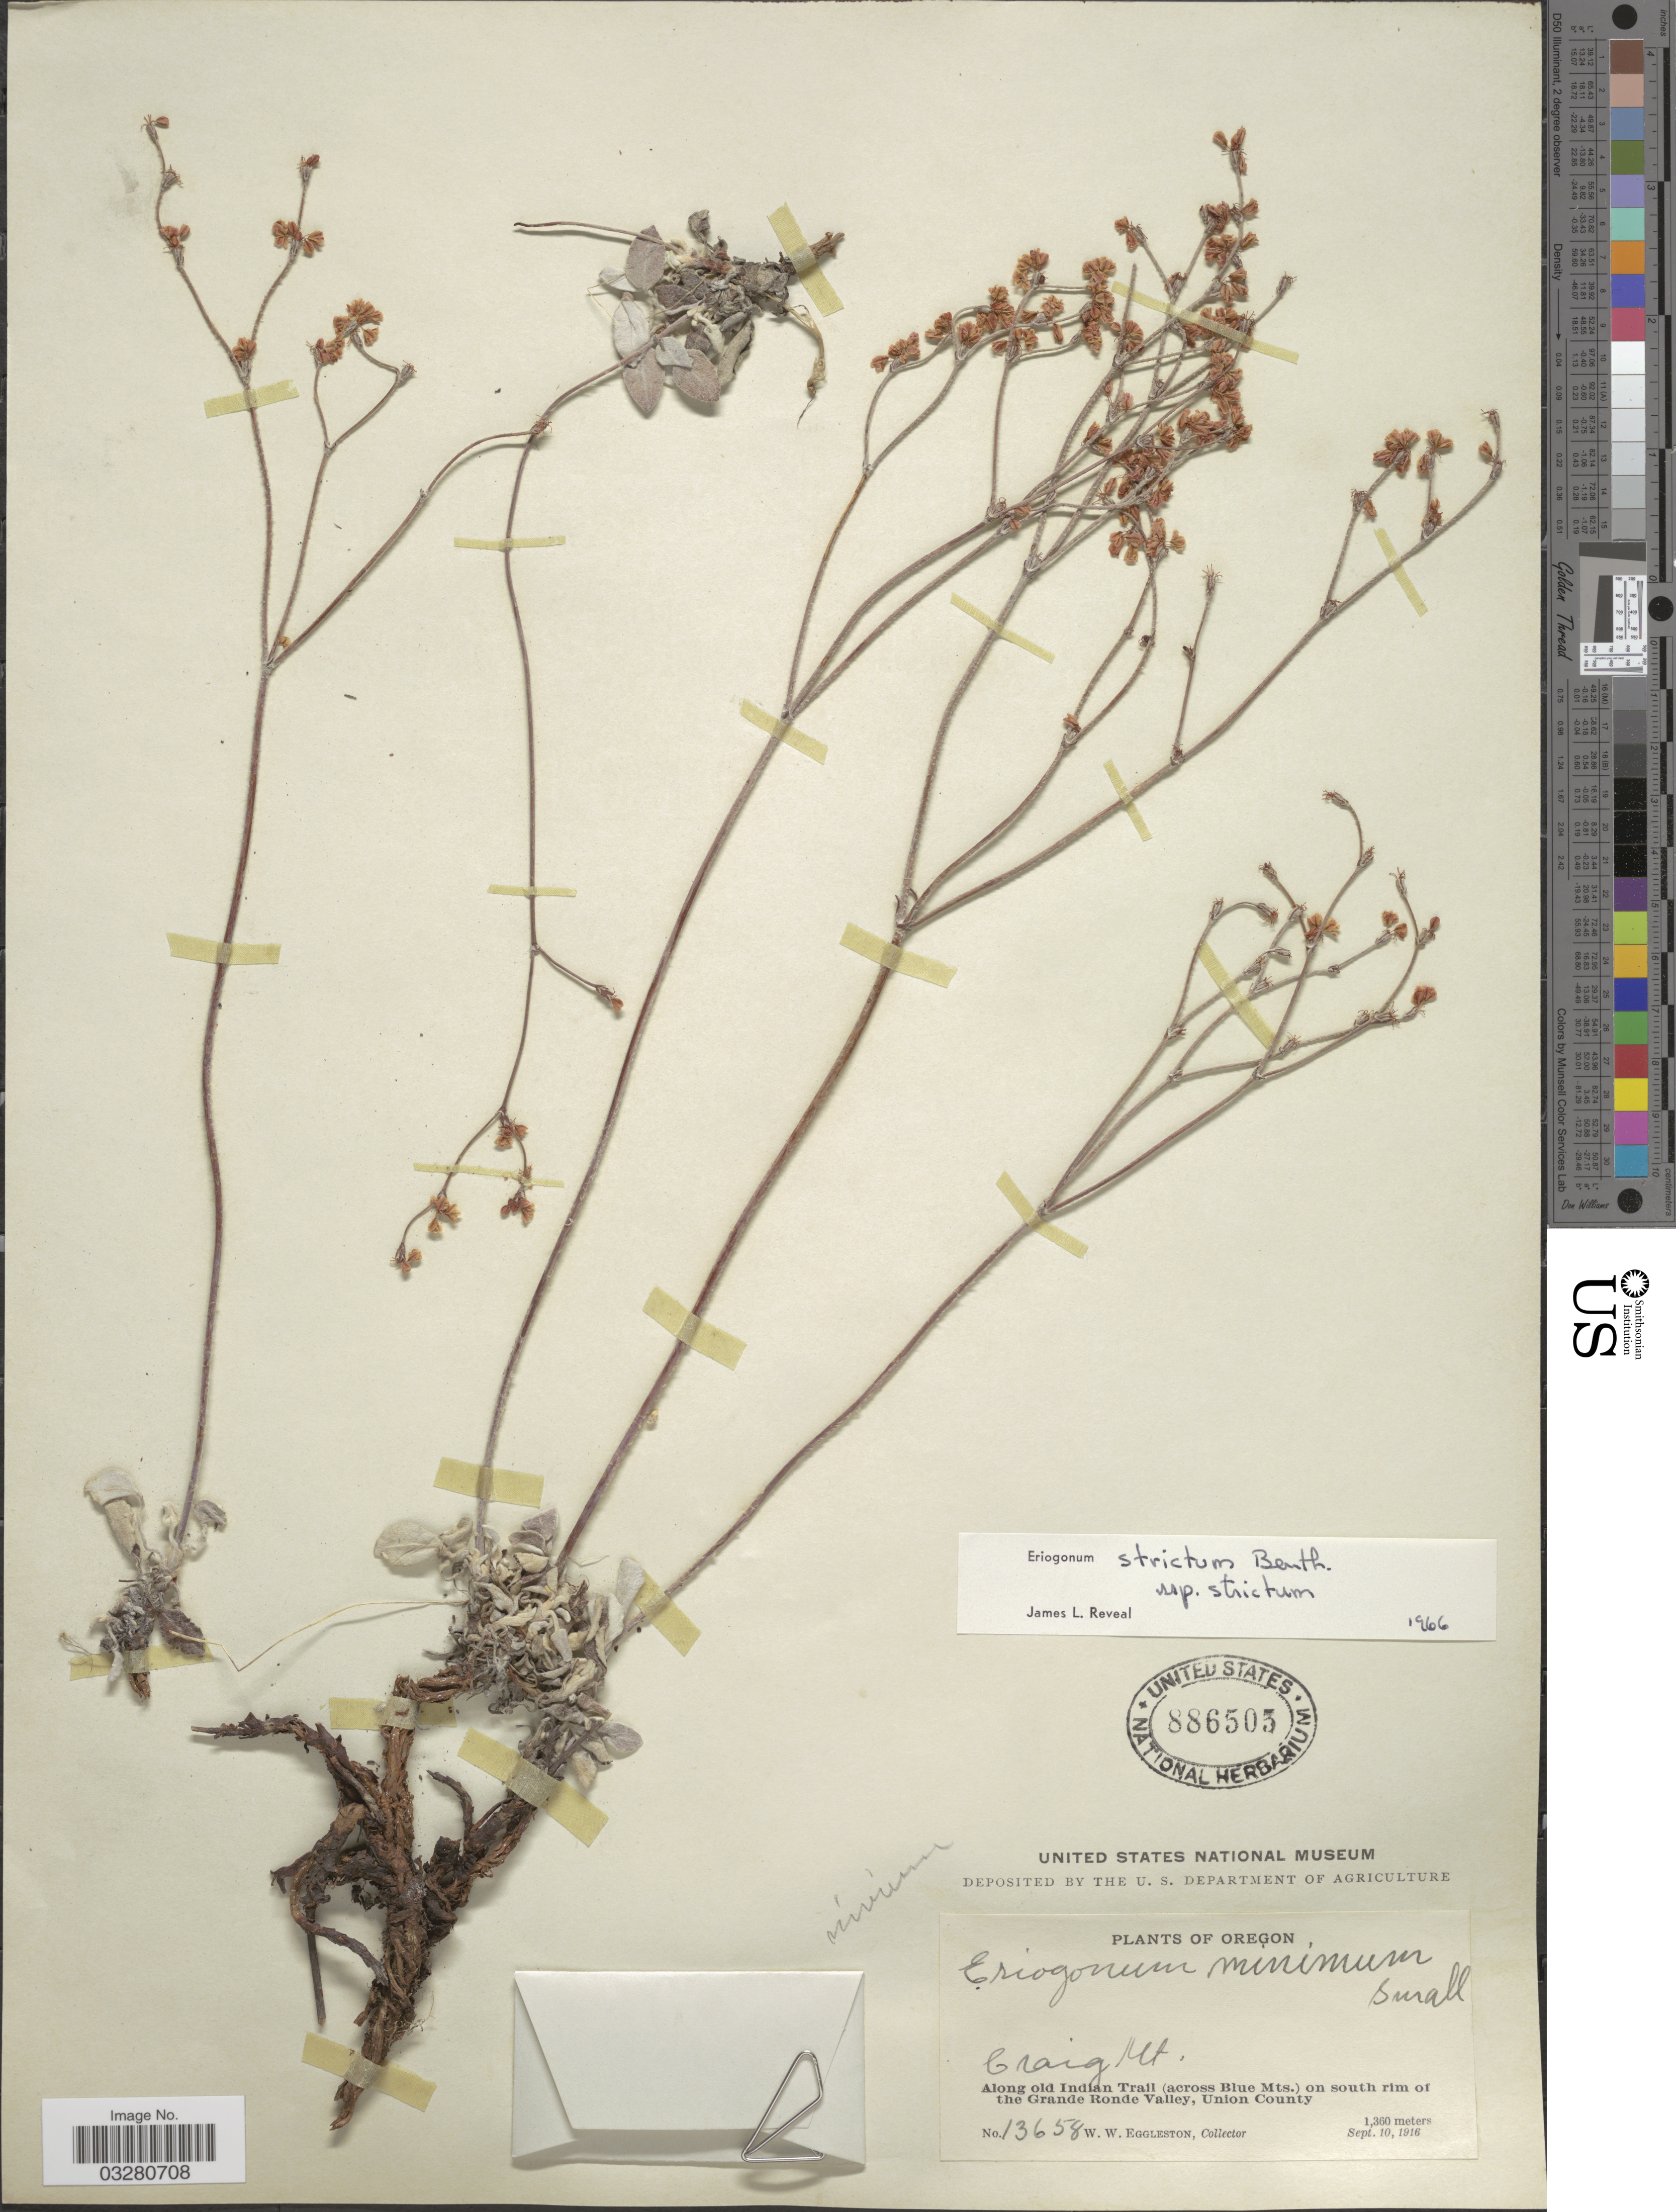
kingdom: Plantae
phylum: Tracheophyta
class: Magnoliopsida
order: Caryophyllales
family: Polygonaceae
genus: Eriogonum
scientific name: Eriogonum strictum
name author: Benth.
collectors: W. W. Eggleston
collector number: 13658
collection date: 1916-09-10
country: United States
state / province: Oregon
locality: Craig Mt. Along old Indian Trail (across Blue Mts.) on south rim of the Grande Ronde Valley, Union County.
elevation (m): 1360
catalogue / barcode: US 886505